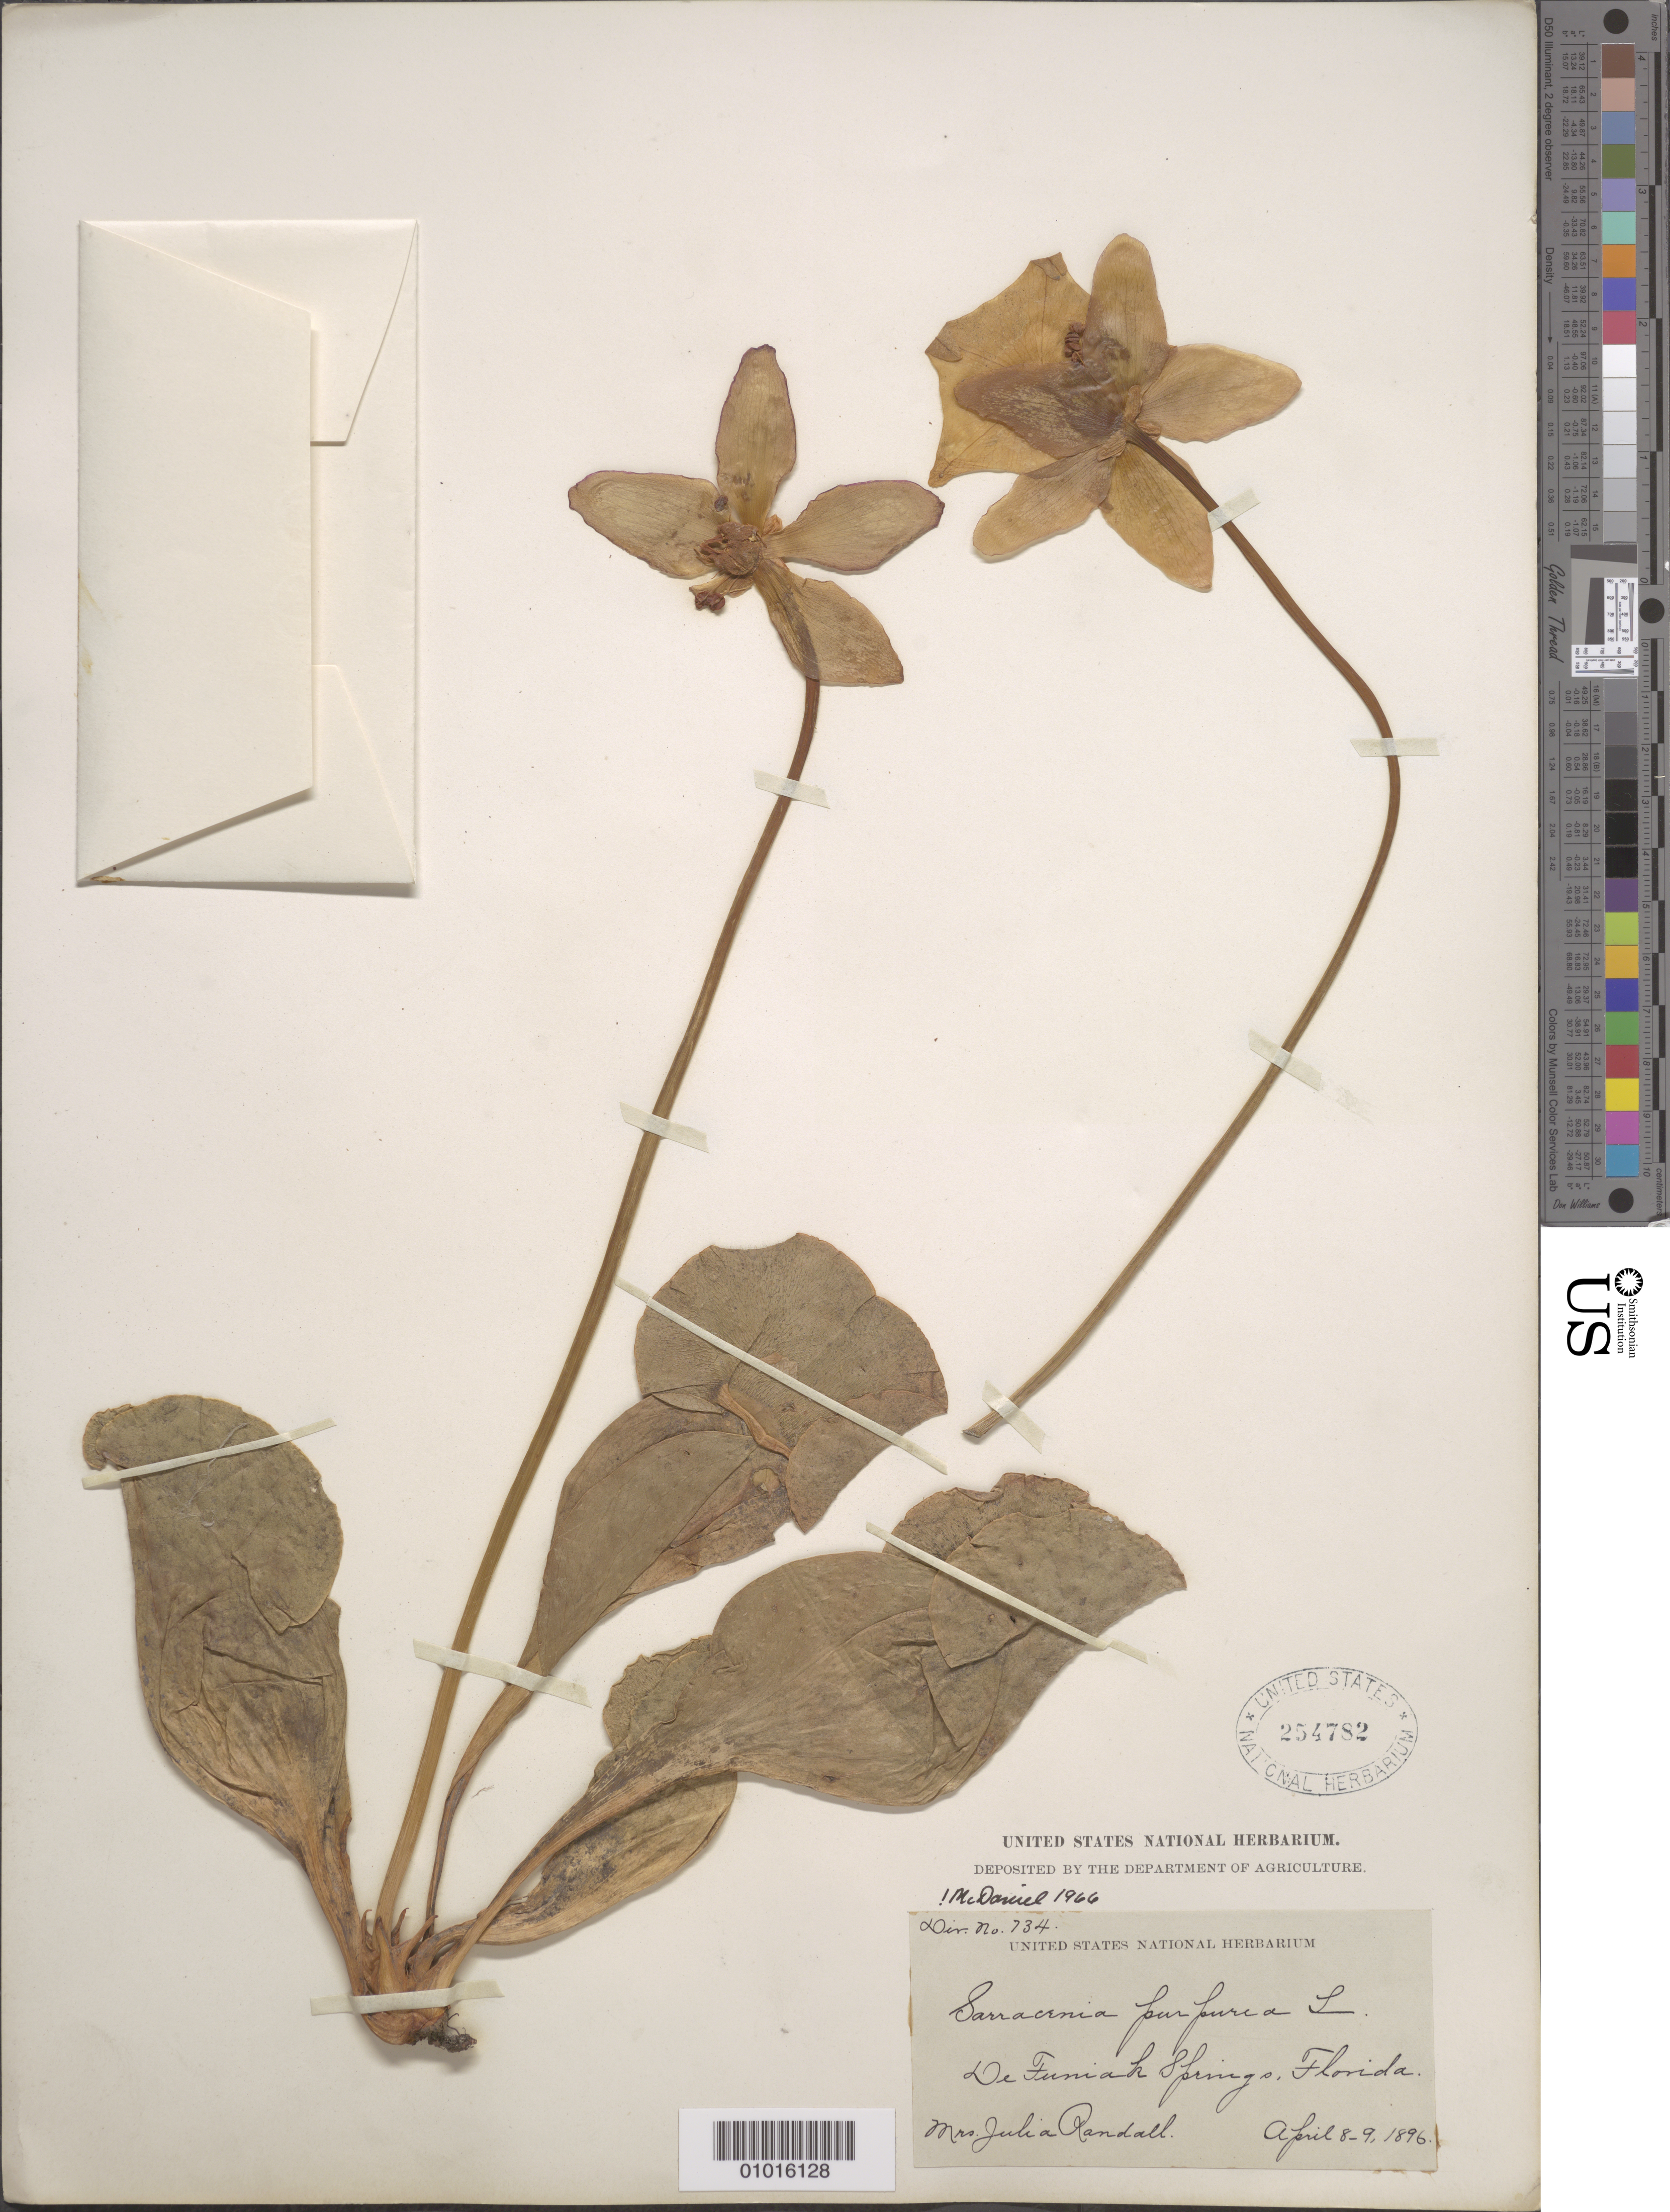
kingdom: Plantae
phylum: Tracheophyta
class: Magnoliopsida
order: Ericales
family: Sarraceniaceae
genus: Sarracenia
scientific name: Sarracenia purpurea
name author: L.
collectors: J. Randall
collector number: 734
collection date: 1896-04-08/1896-04-09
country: United States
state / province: Florida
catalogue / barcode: US 254782